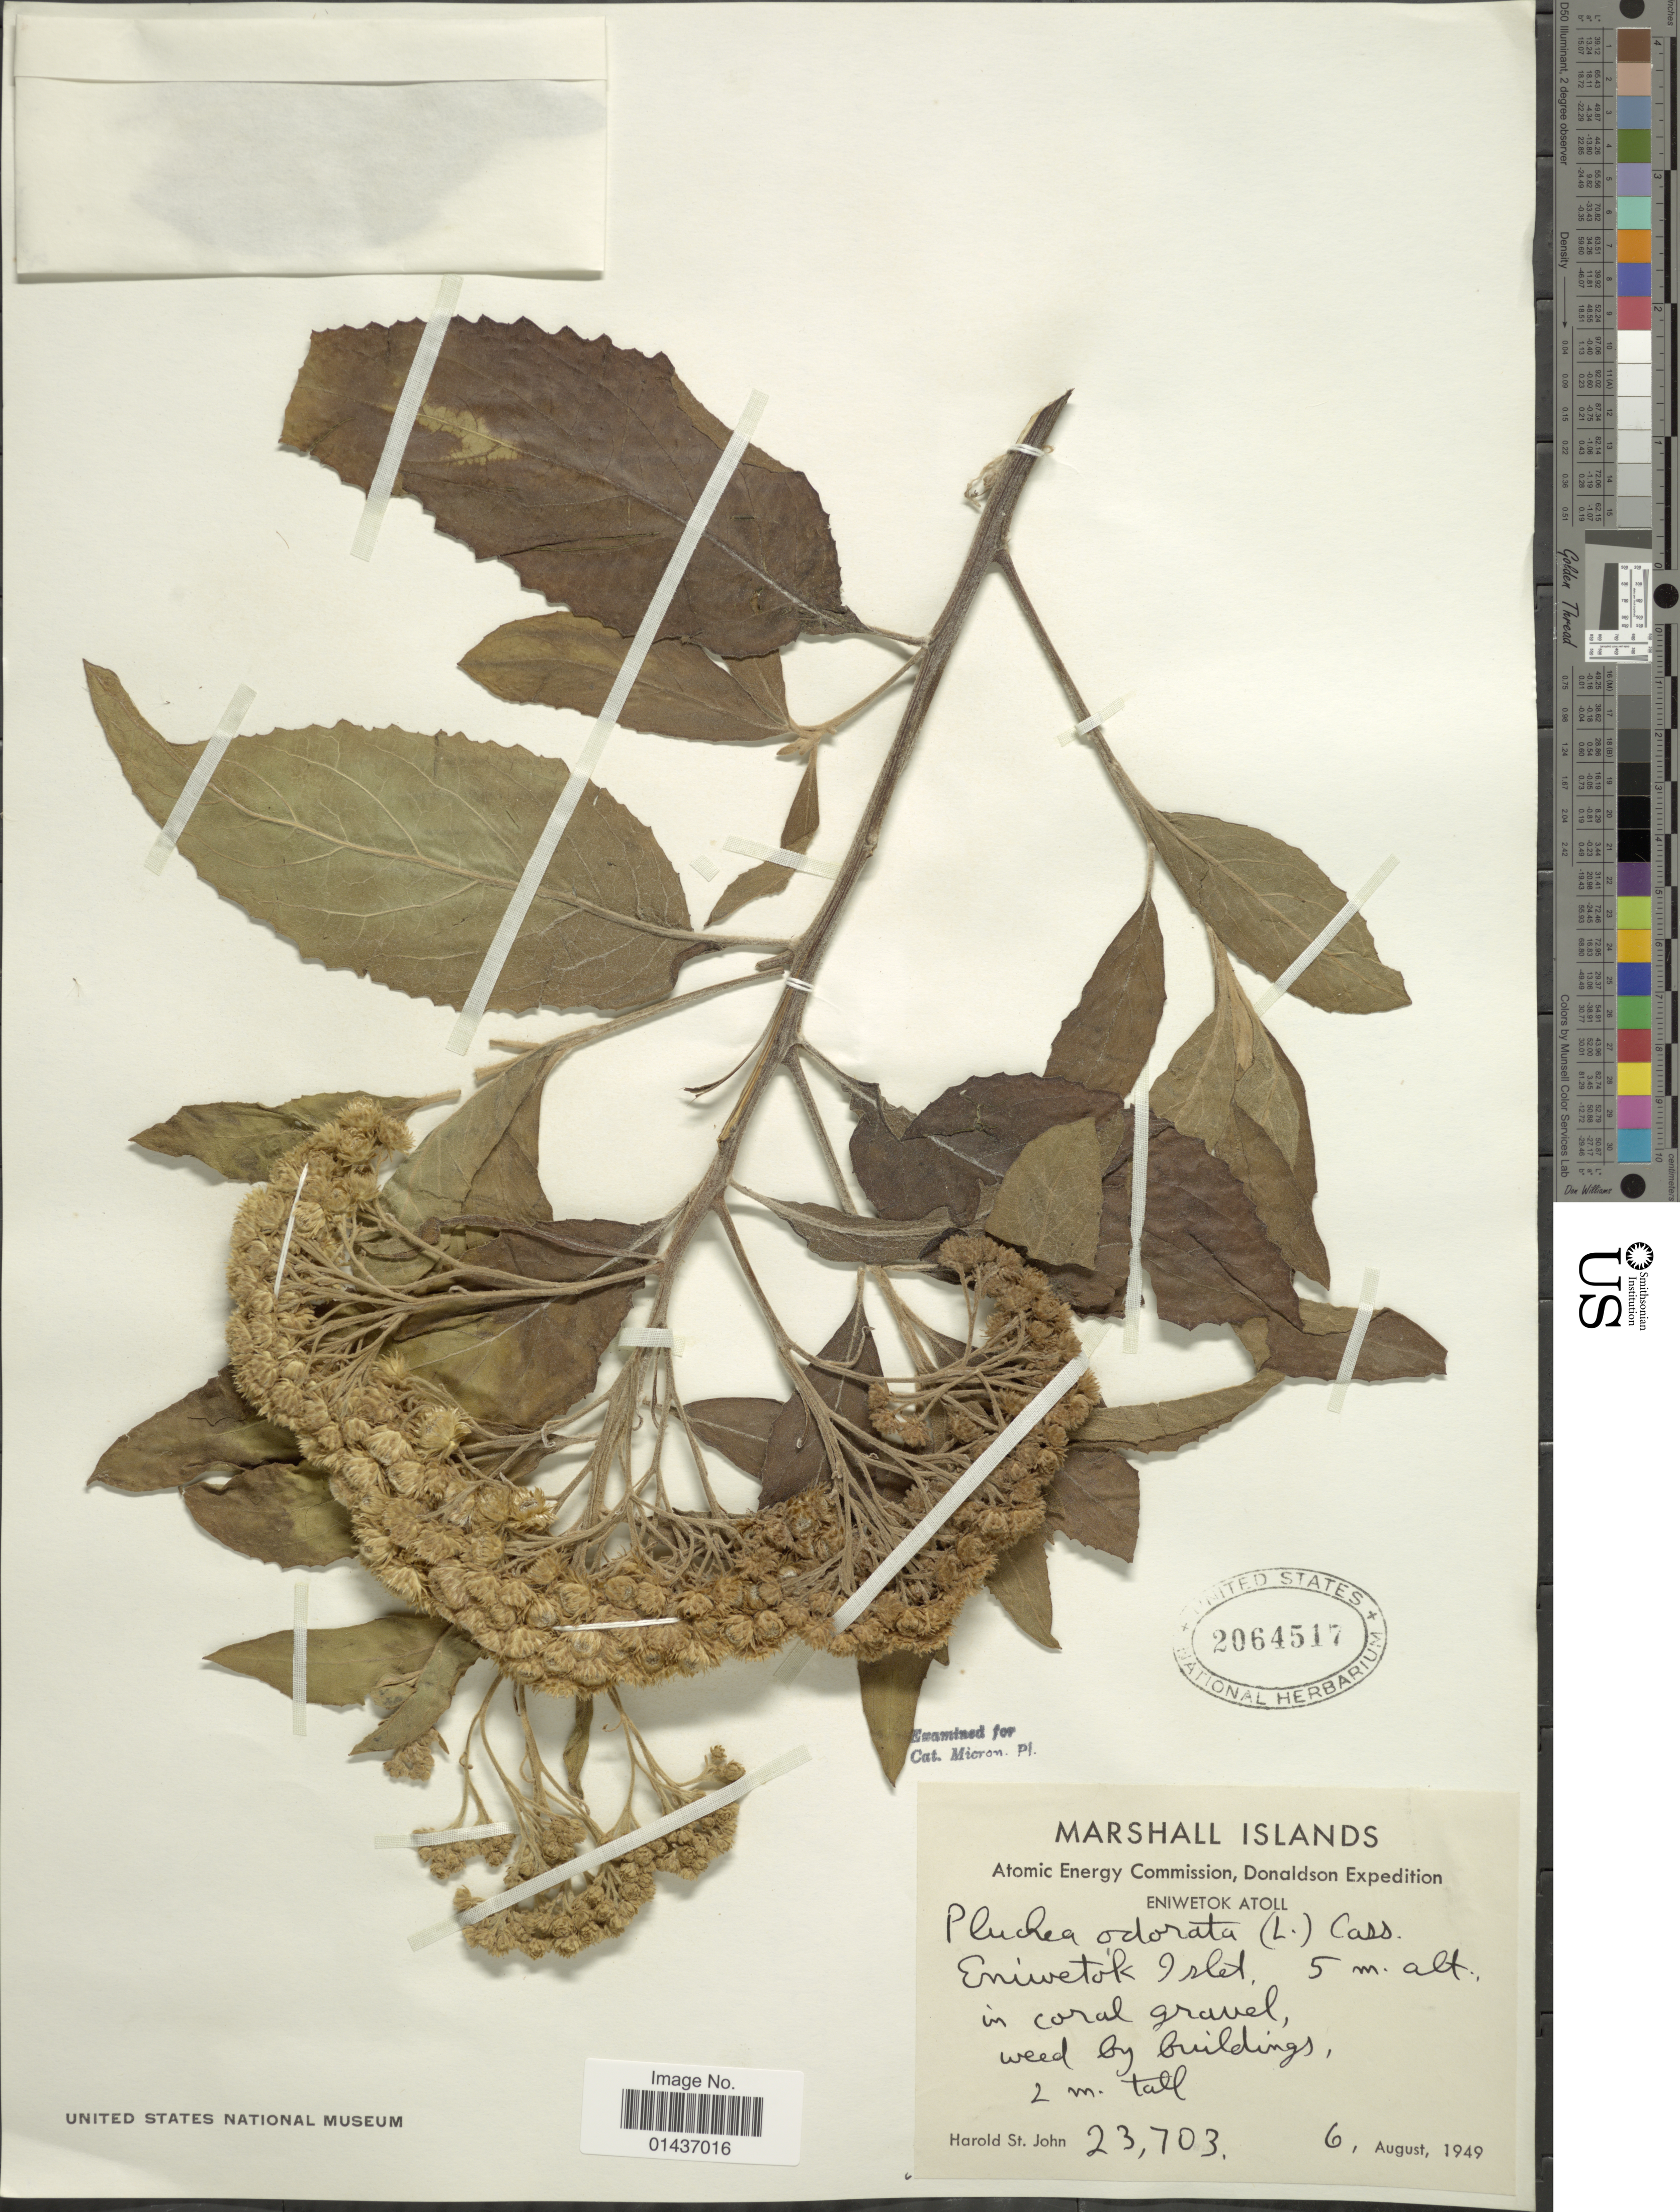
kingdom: Plantae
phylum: Tracheophyta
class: Magnoliopsida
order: Asterales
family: Asteraceae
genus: Pluchea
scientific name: Pluchea carolinensis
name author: (Jacq.) D. Don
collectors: H. St. John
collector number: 23703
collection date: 1949-08-06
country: Marshall Islands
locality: Eniwetok Atoll, Eniwetok Islet, in coral gravel, weed by buildings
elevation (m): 5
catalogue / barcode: US 2064517